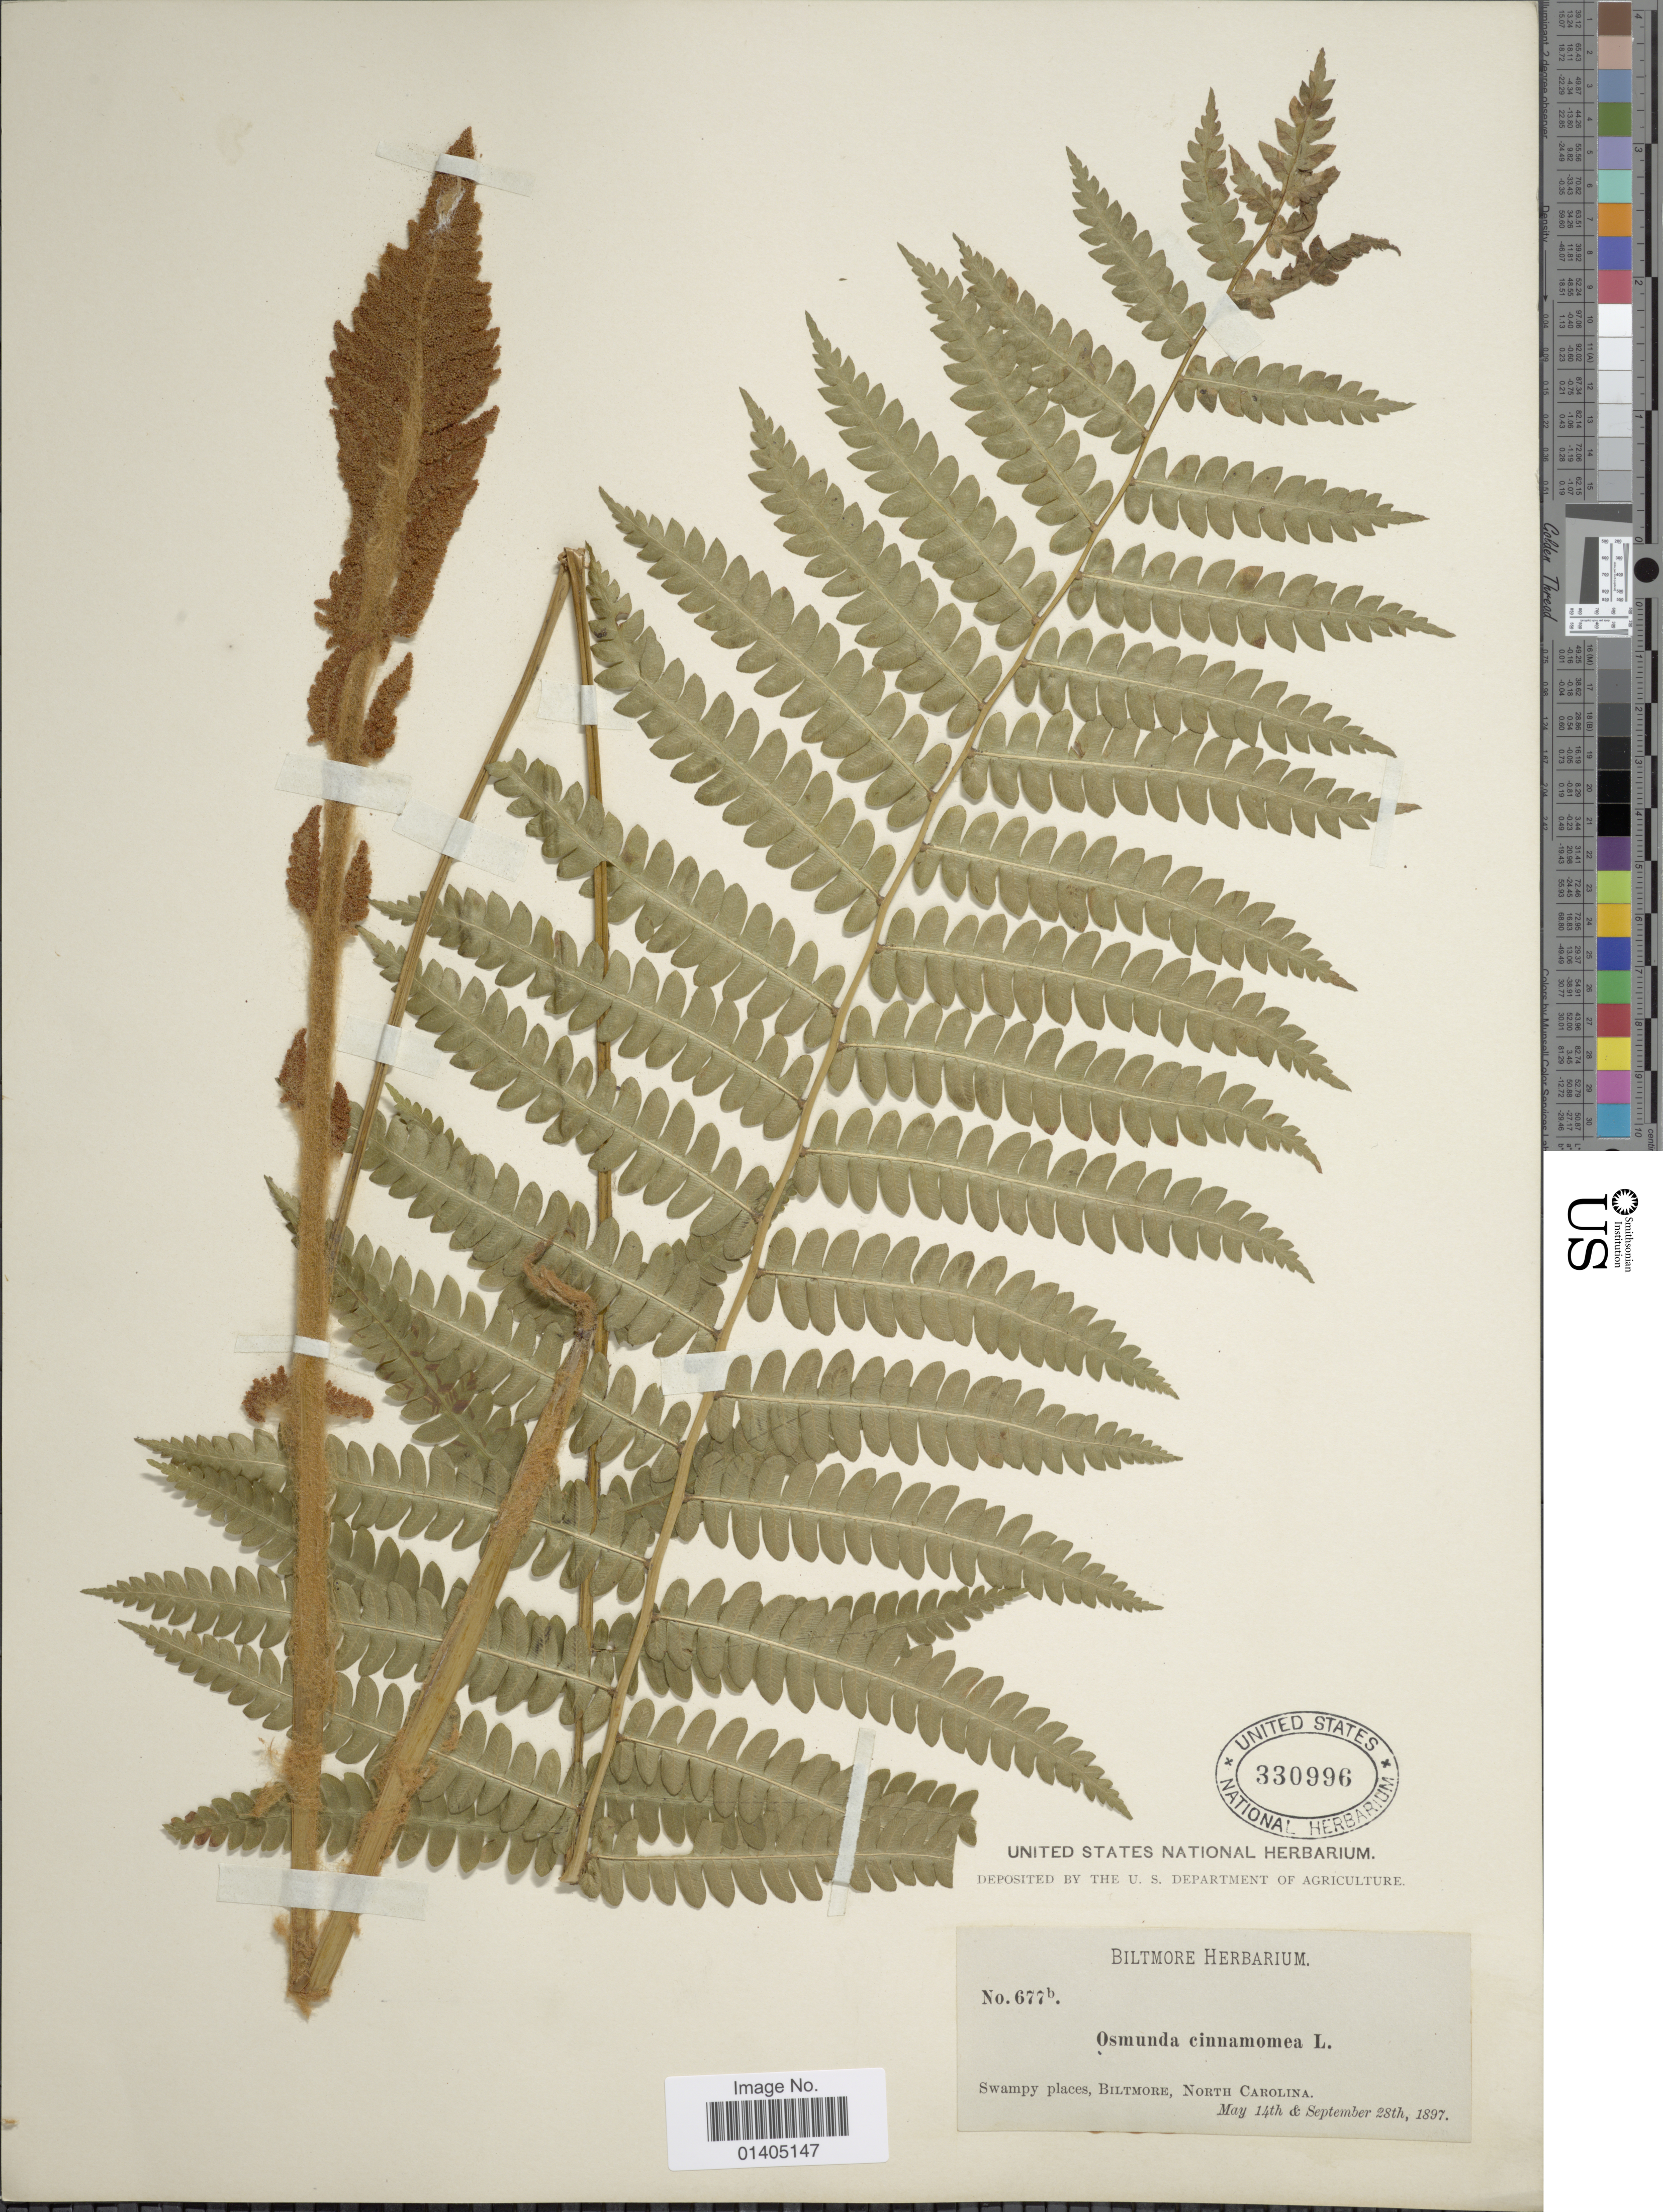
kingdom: Plantae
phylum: Tracheophyta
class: Polypodiopsida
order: Osmundales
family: Osmundaceae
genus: Osmundastrum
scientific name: Osmundastrum cinnamomeum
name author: (L.) C. Presl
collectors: ex herb. Biltmore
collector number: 677b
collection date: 1897-05-14/1897-09-28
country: United States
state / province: North Carolina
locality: Swampy places, Biltmore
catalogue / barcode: US 330996